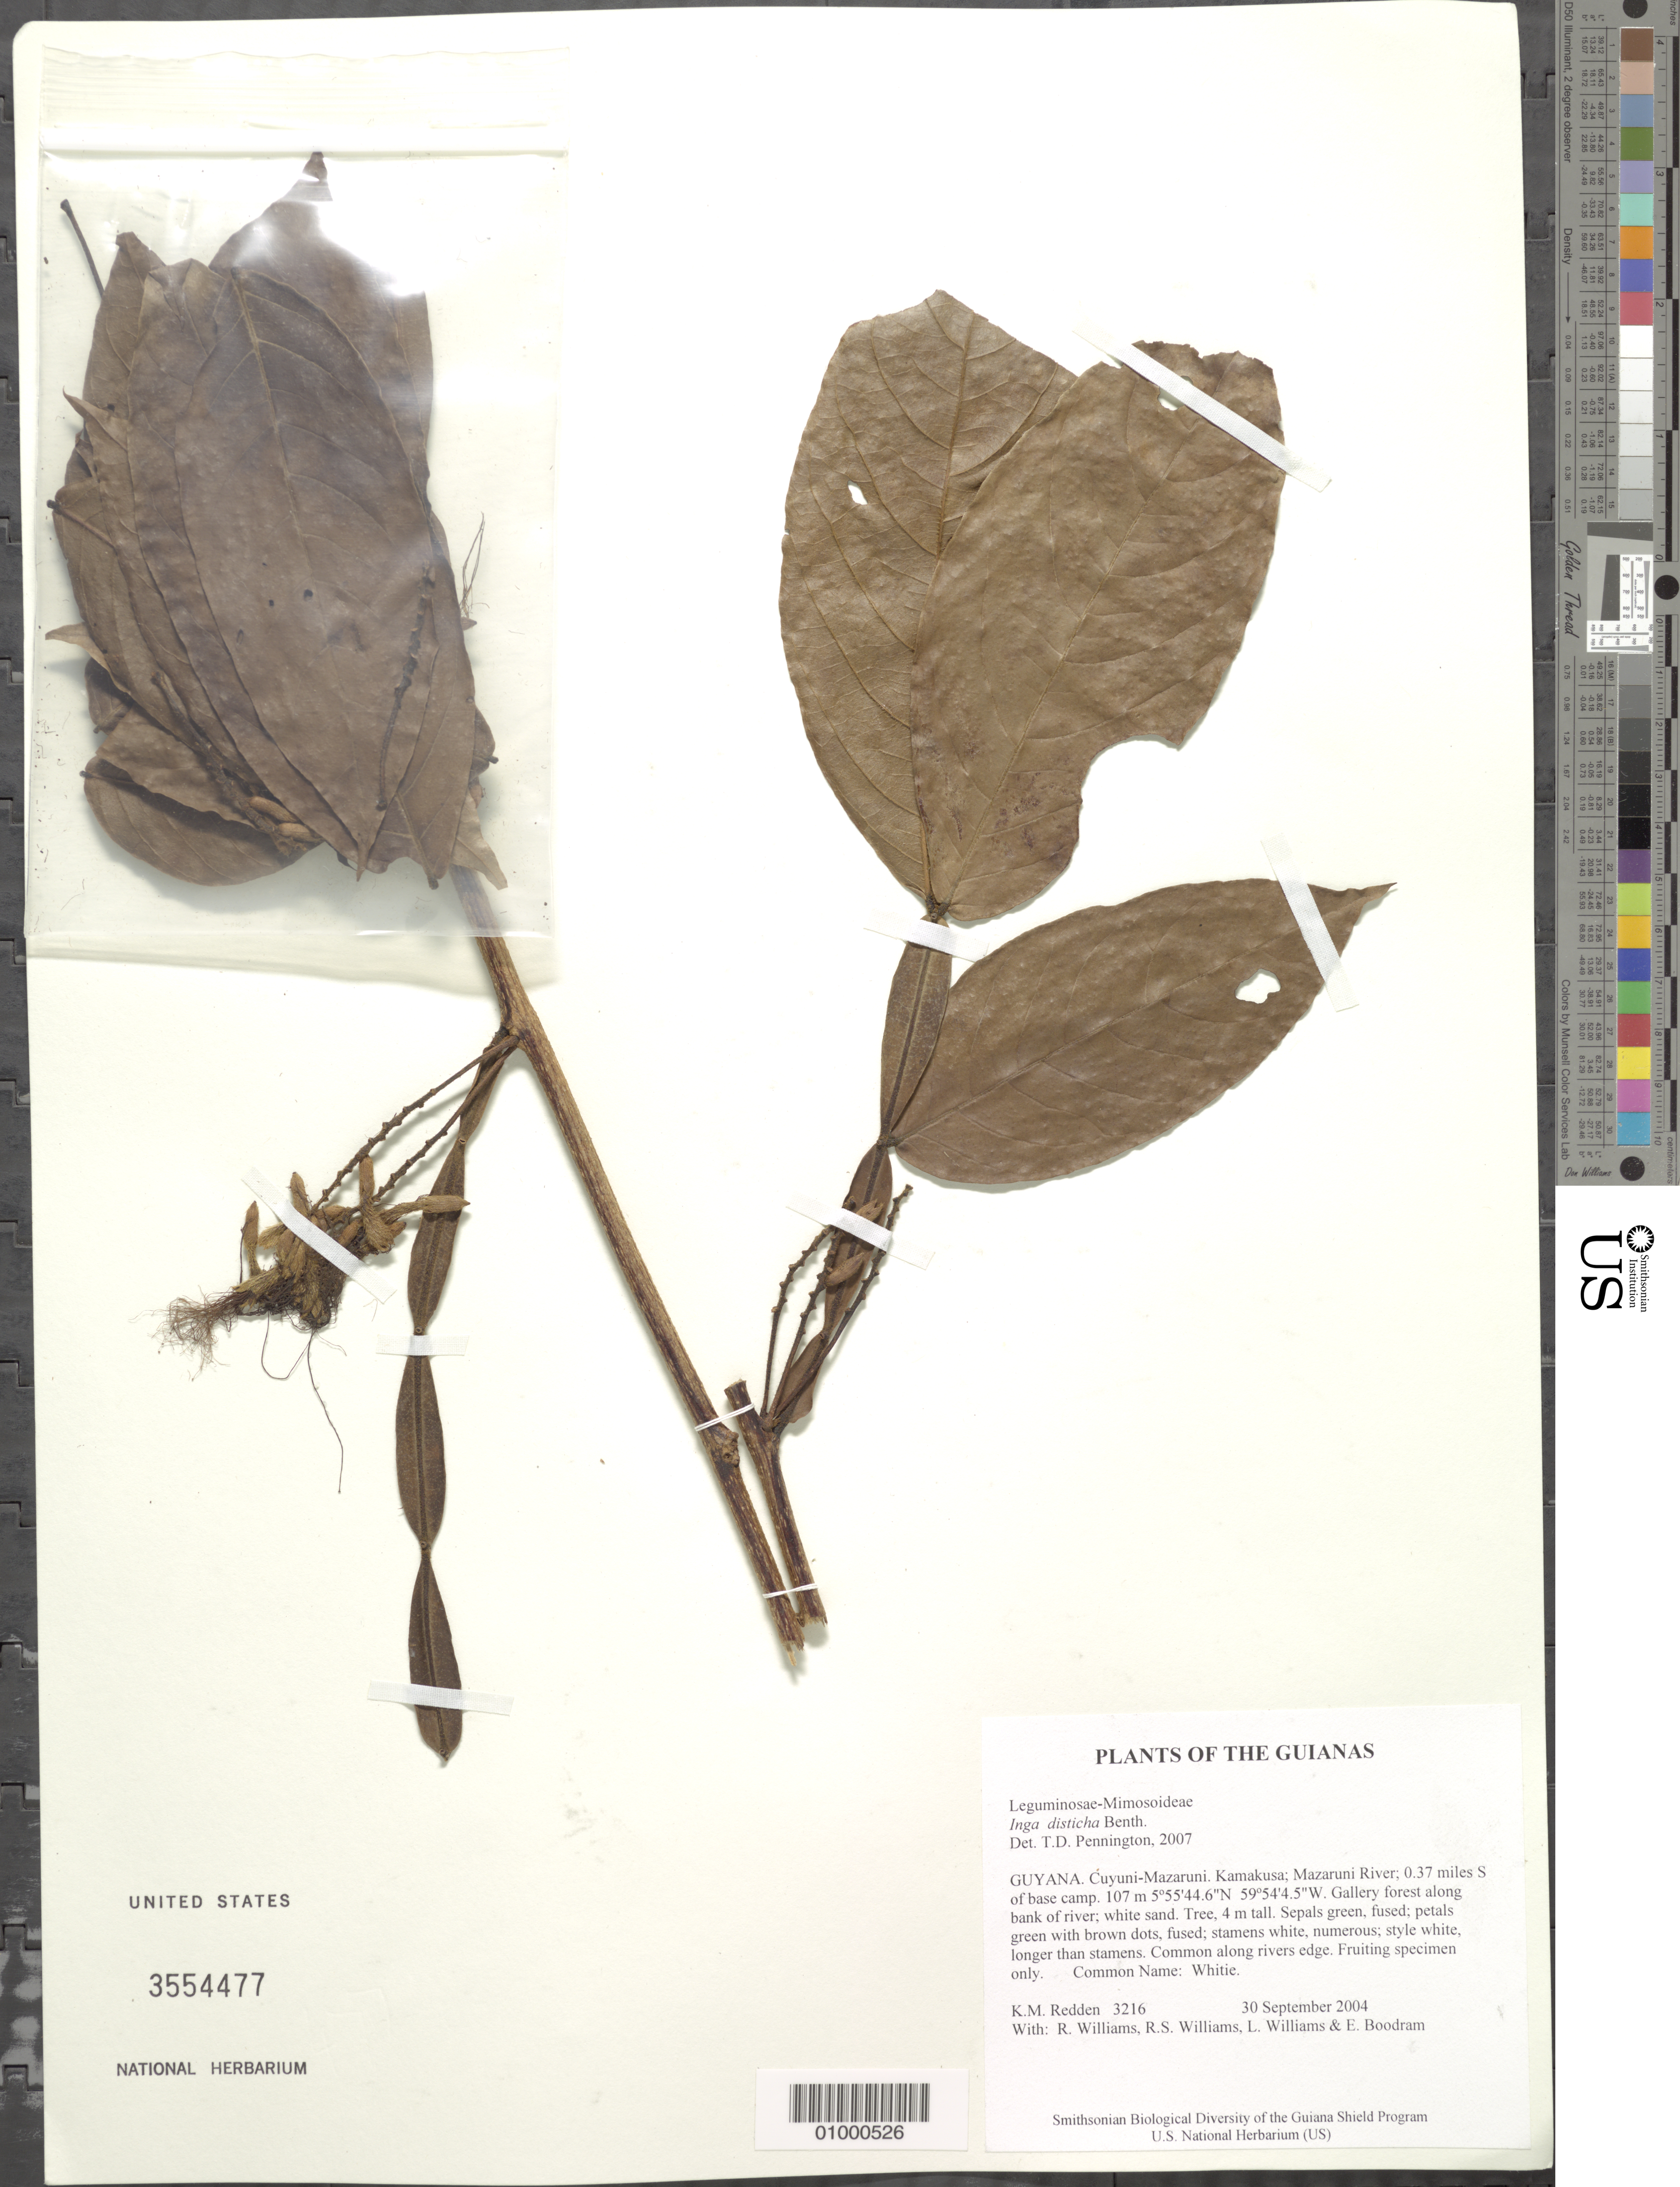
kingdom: Plantae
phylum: Tracheophyta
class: Magnoliopsida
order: Fabales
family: Fabaceae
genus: Inga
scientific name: Inga disticha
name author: Benth.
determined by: Pennington, T. D., (K)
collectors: K. M. Redden, R. Williams, R. S. Williams, L. Williams & E. Boodram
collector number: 3216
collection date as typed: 30 September 2004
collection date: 2004-09-30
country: Guyana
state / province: Cuyuni-Mazaruni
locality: Kamakusa; Mazaruni River; 0.37 miles S of base camp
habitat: Gallery forest along bank of river; white sand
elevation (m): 107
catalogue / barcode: US 3554477